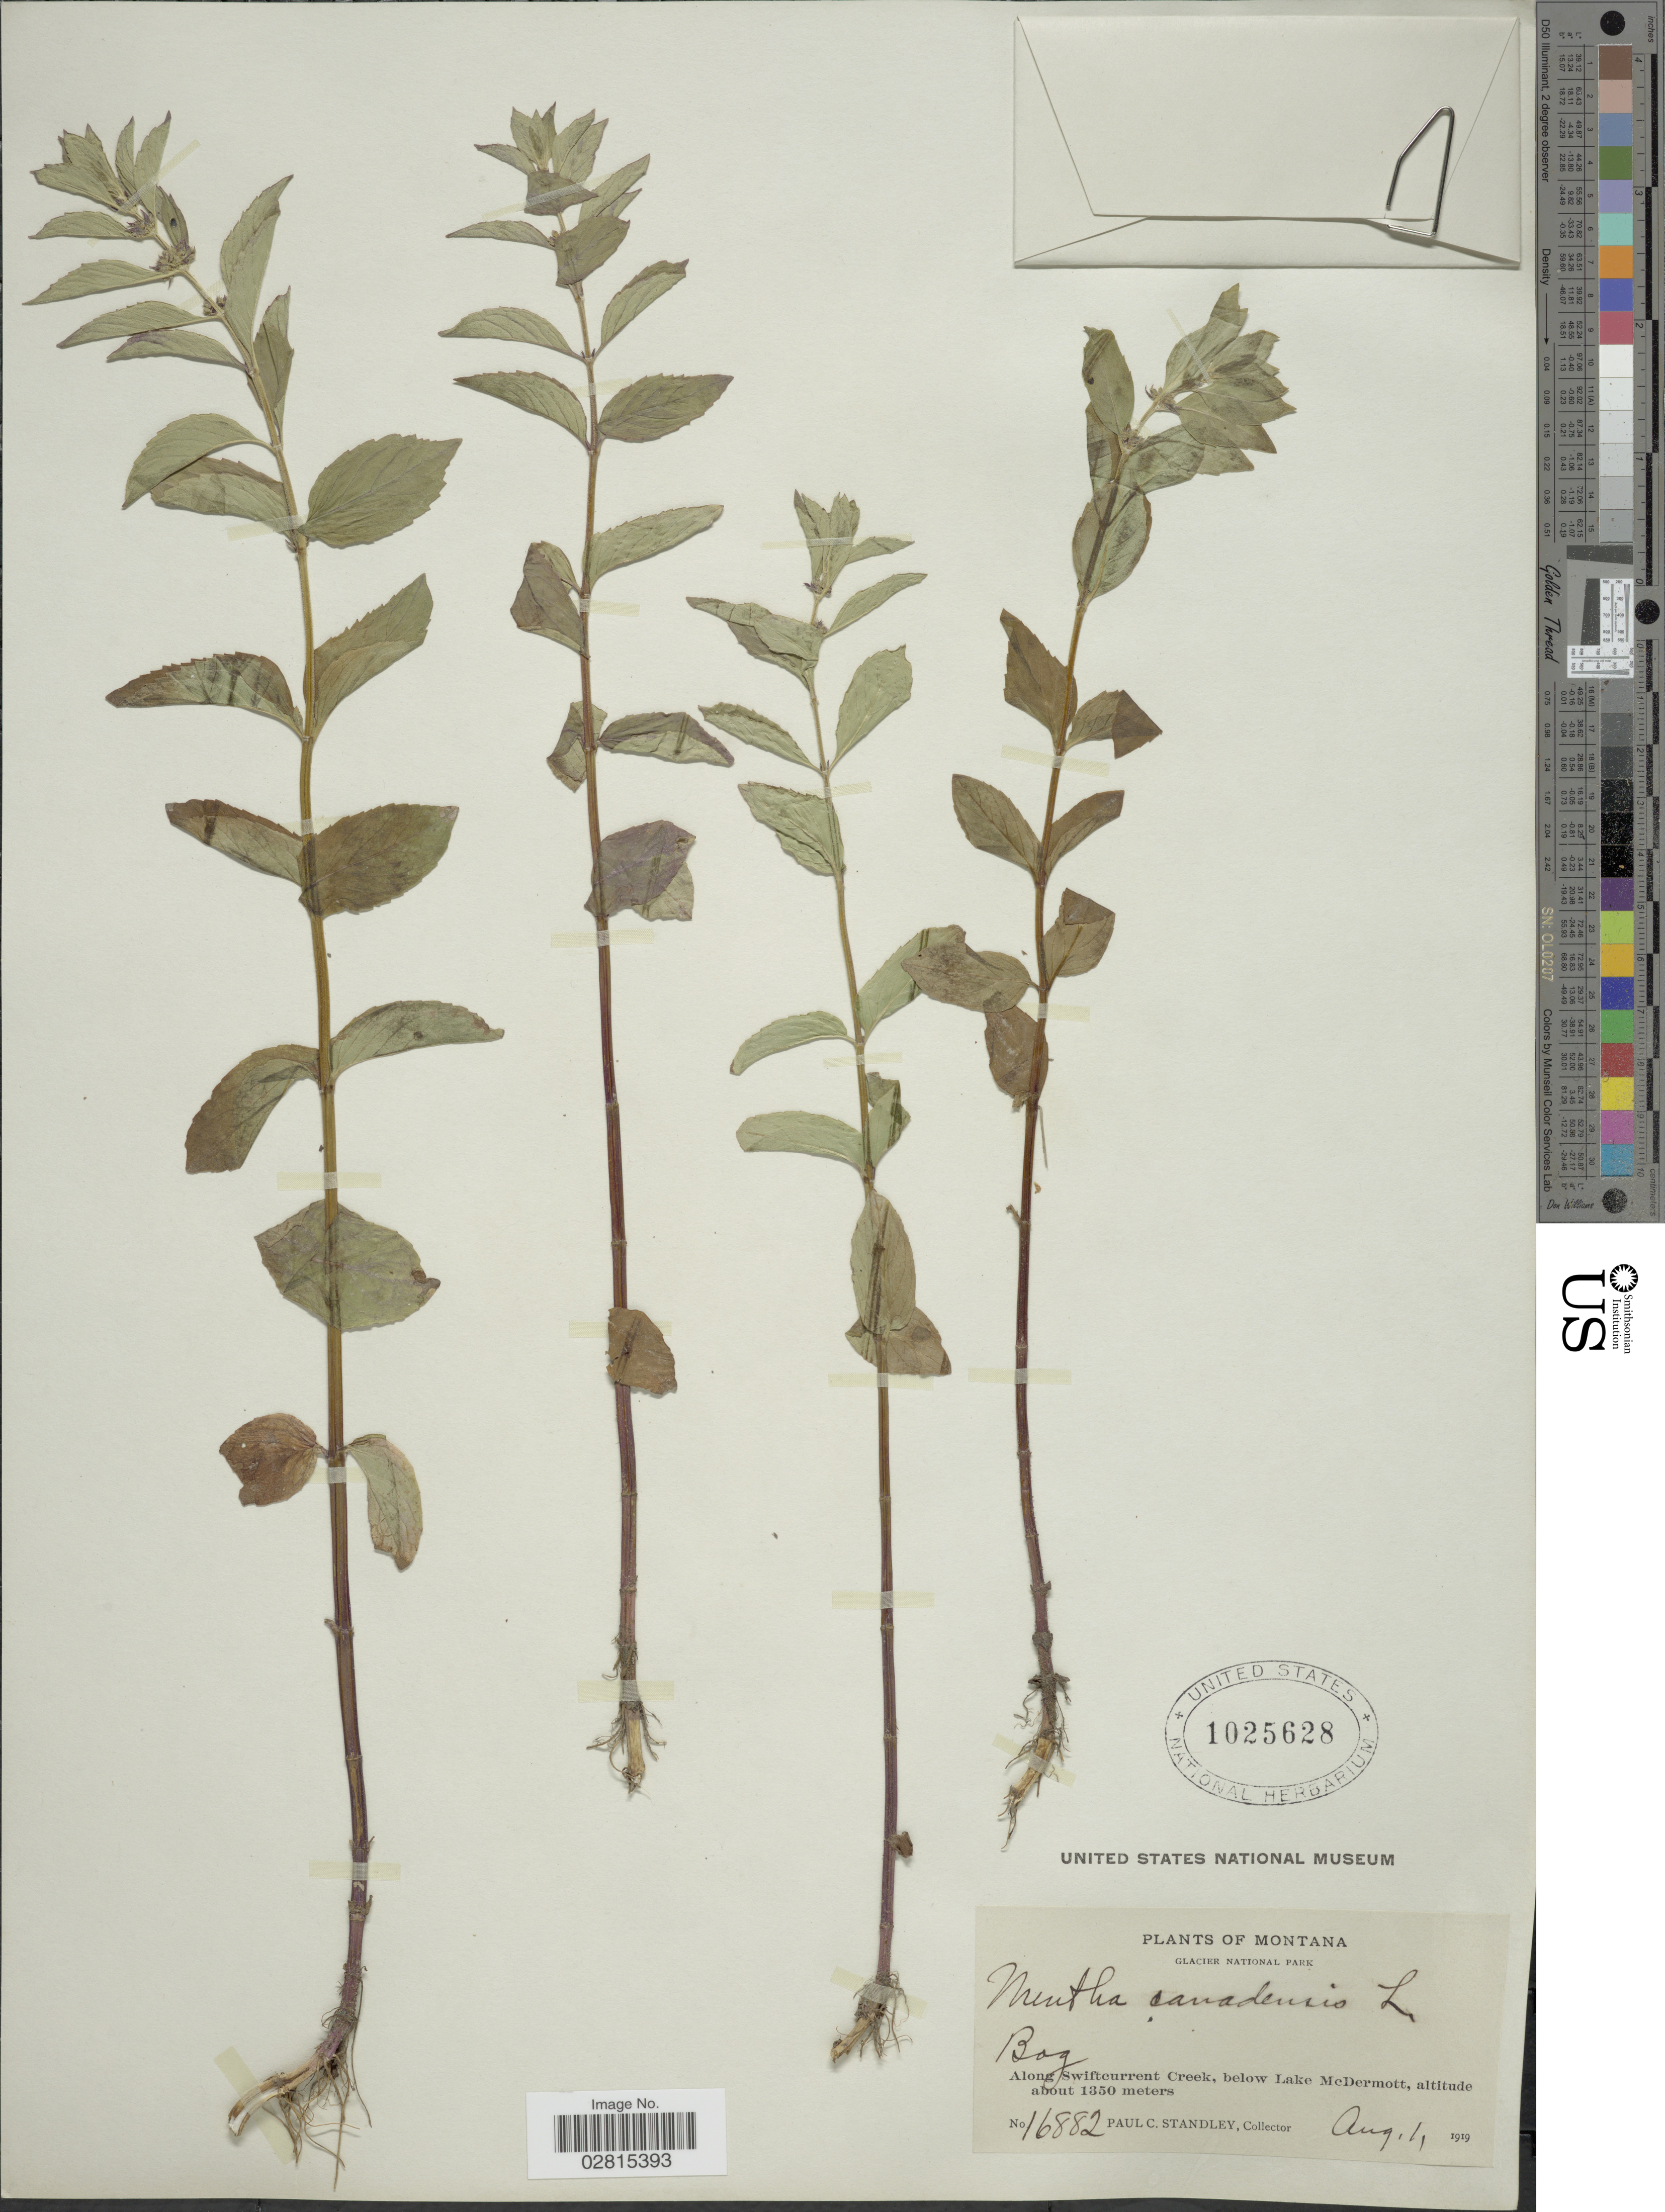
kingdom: Plantae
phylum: Tracheophyta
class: Magnoliopsida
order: Lamiales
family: Lamiaceae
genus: Mentha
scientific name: Mentha canadensis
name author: L.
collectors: P. C. Standley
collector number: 16882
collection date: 1919-08-01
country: United States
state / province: Montana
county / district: Glacier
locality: Glacier National Park. Along Swiftcurrent Creek, below Lake McDermott.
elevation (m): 1350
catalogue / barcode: US 1025628